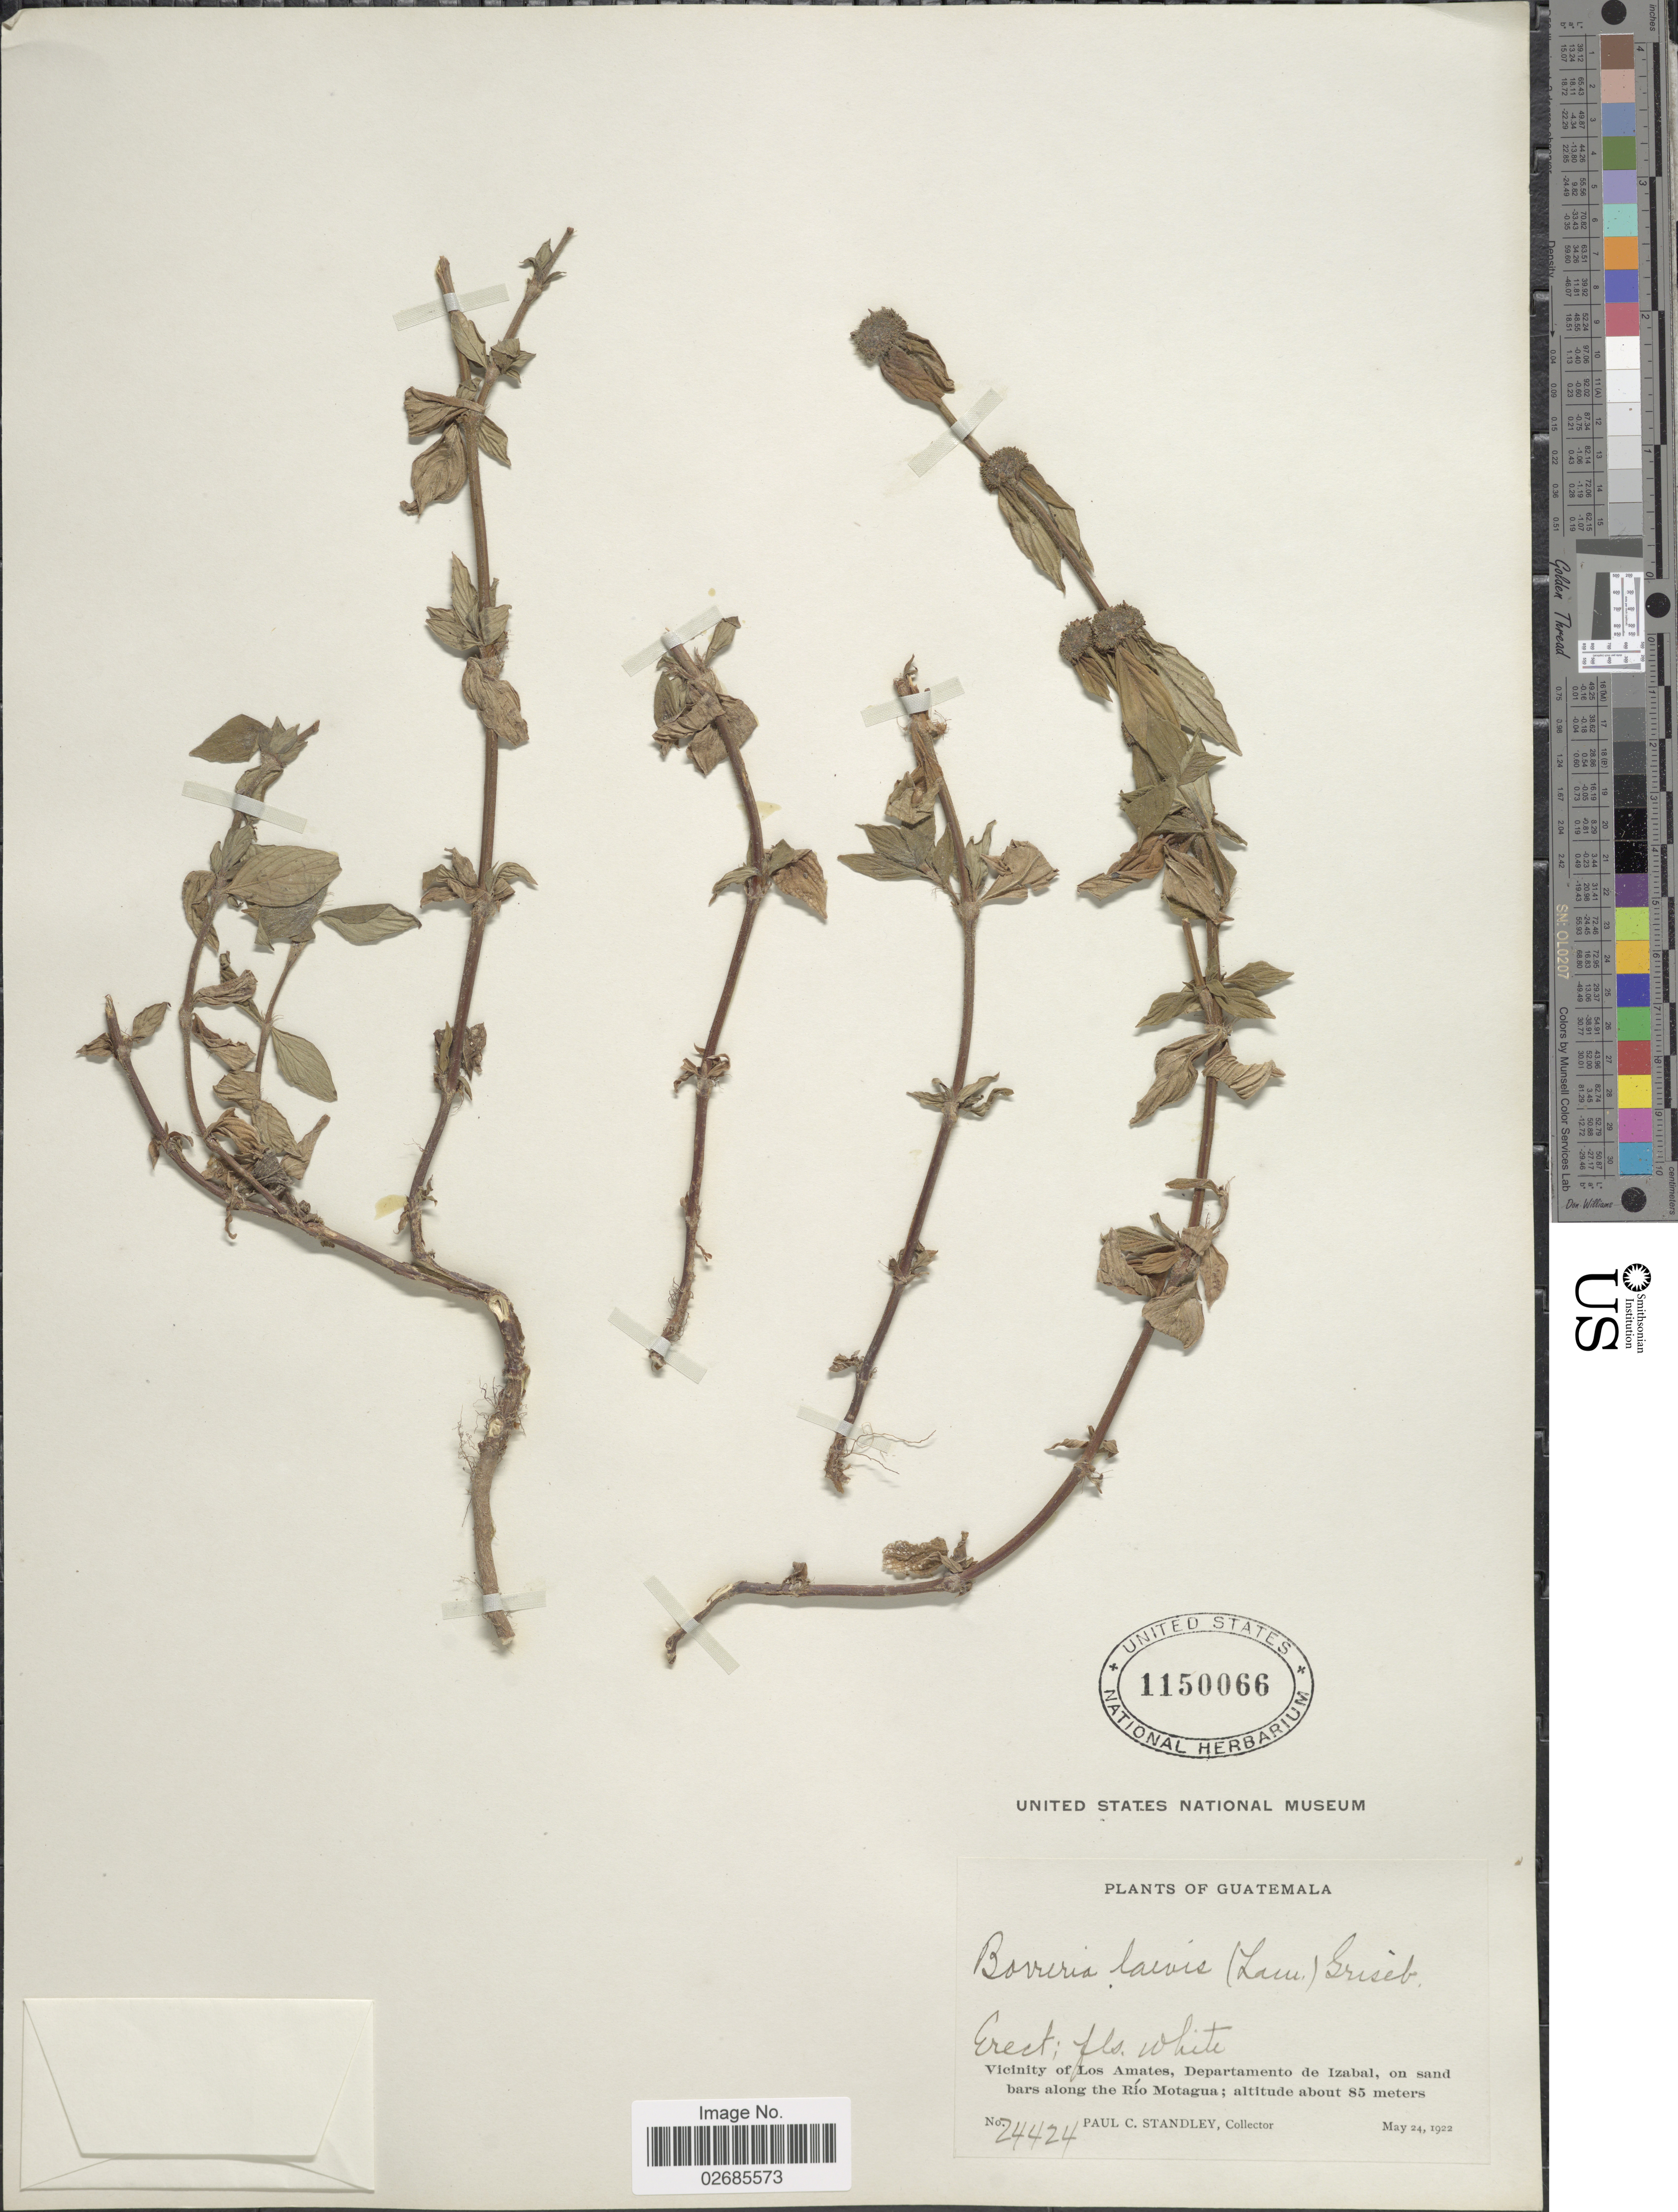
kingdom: Plantae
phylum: Tracheophyta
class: Magnoliopsida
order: Gentianales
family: Rubiaceae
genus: Borreria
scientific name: Borreria assurgens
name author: (Ruiz & Pav.) Griseb.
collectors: P. C. Standley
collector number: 24424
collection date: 1922-05-24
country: Guatemala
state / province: Izabal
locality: Vicinity of Los Amates, Departamento de Izabal, on sand bars along the Río Motagua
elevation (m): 85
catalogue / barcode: US 1150066